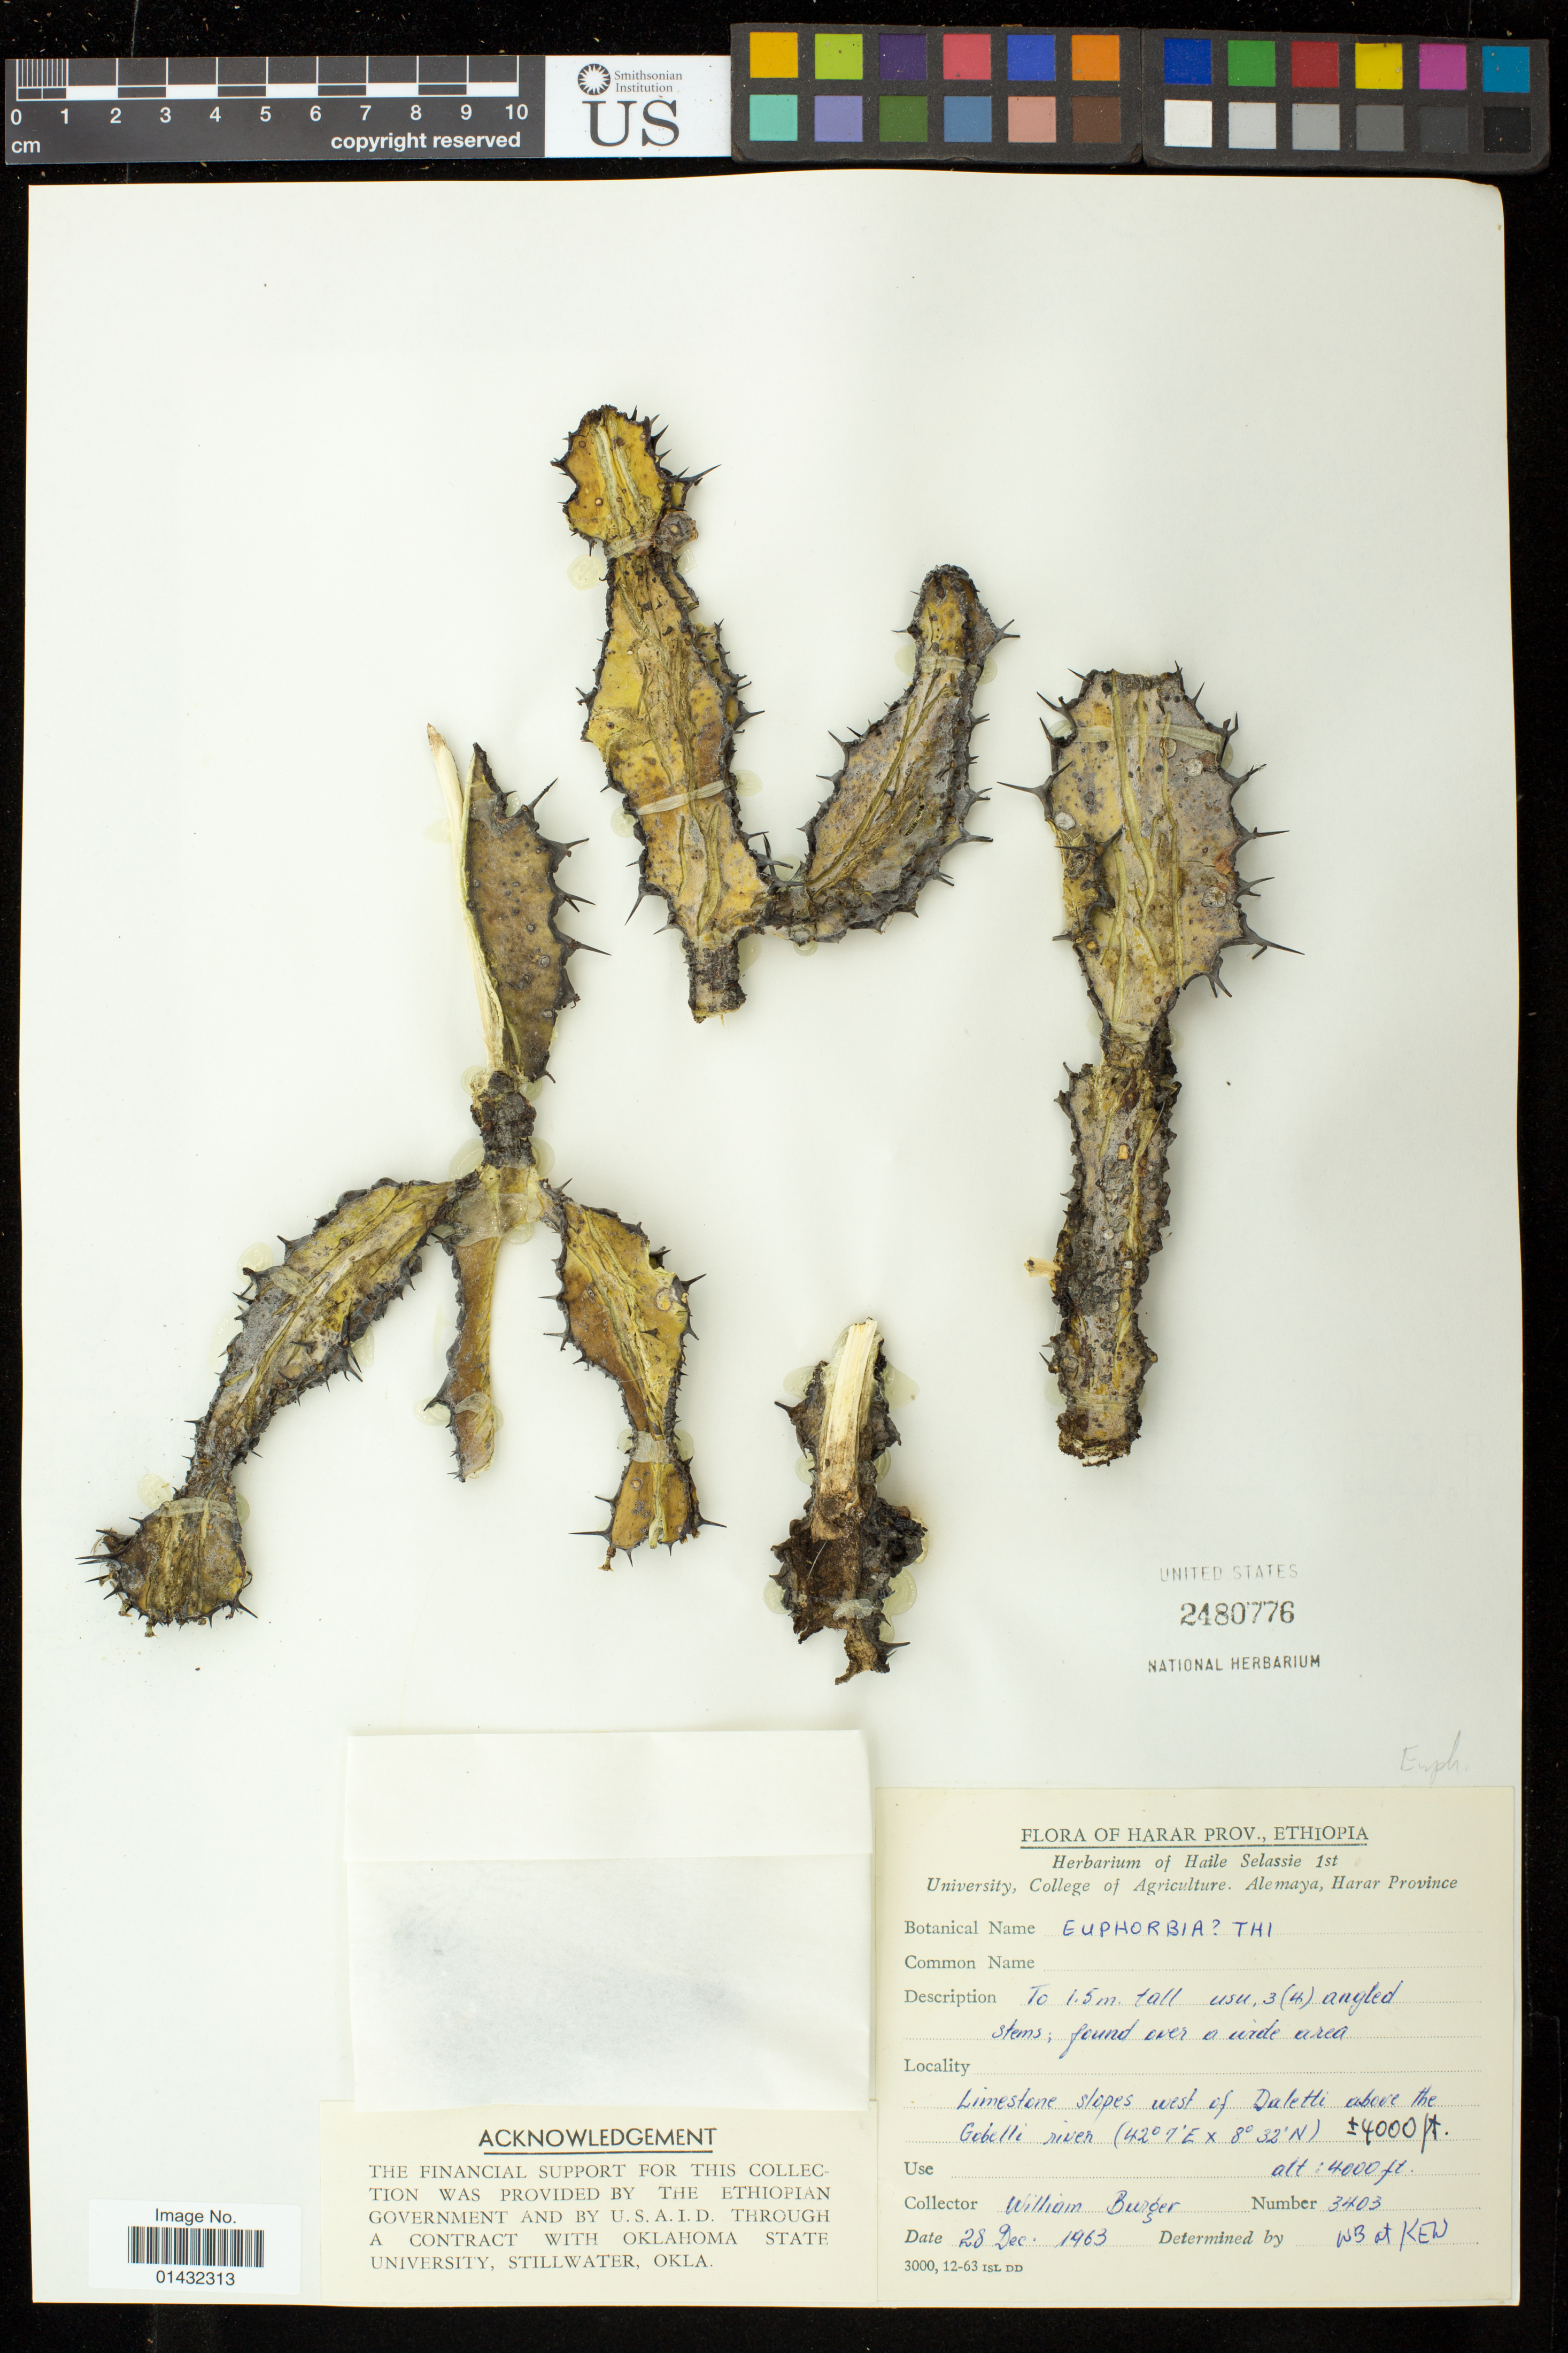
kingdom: Plantae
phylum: Tracheophyta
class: Magnoliopsida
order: Malpighiales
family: Euphorbiaceae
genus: Euphorbia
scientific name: Euphorbia polyacantha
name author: Boiss.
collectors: W. Burger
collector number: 3403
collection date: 1963-12-28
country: Ethiopia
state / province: Oromiya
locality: Limestone slopes west of Daletti above the Gogelli river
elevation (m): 1219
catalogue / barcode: US 2480776